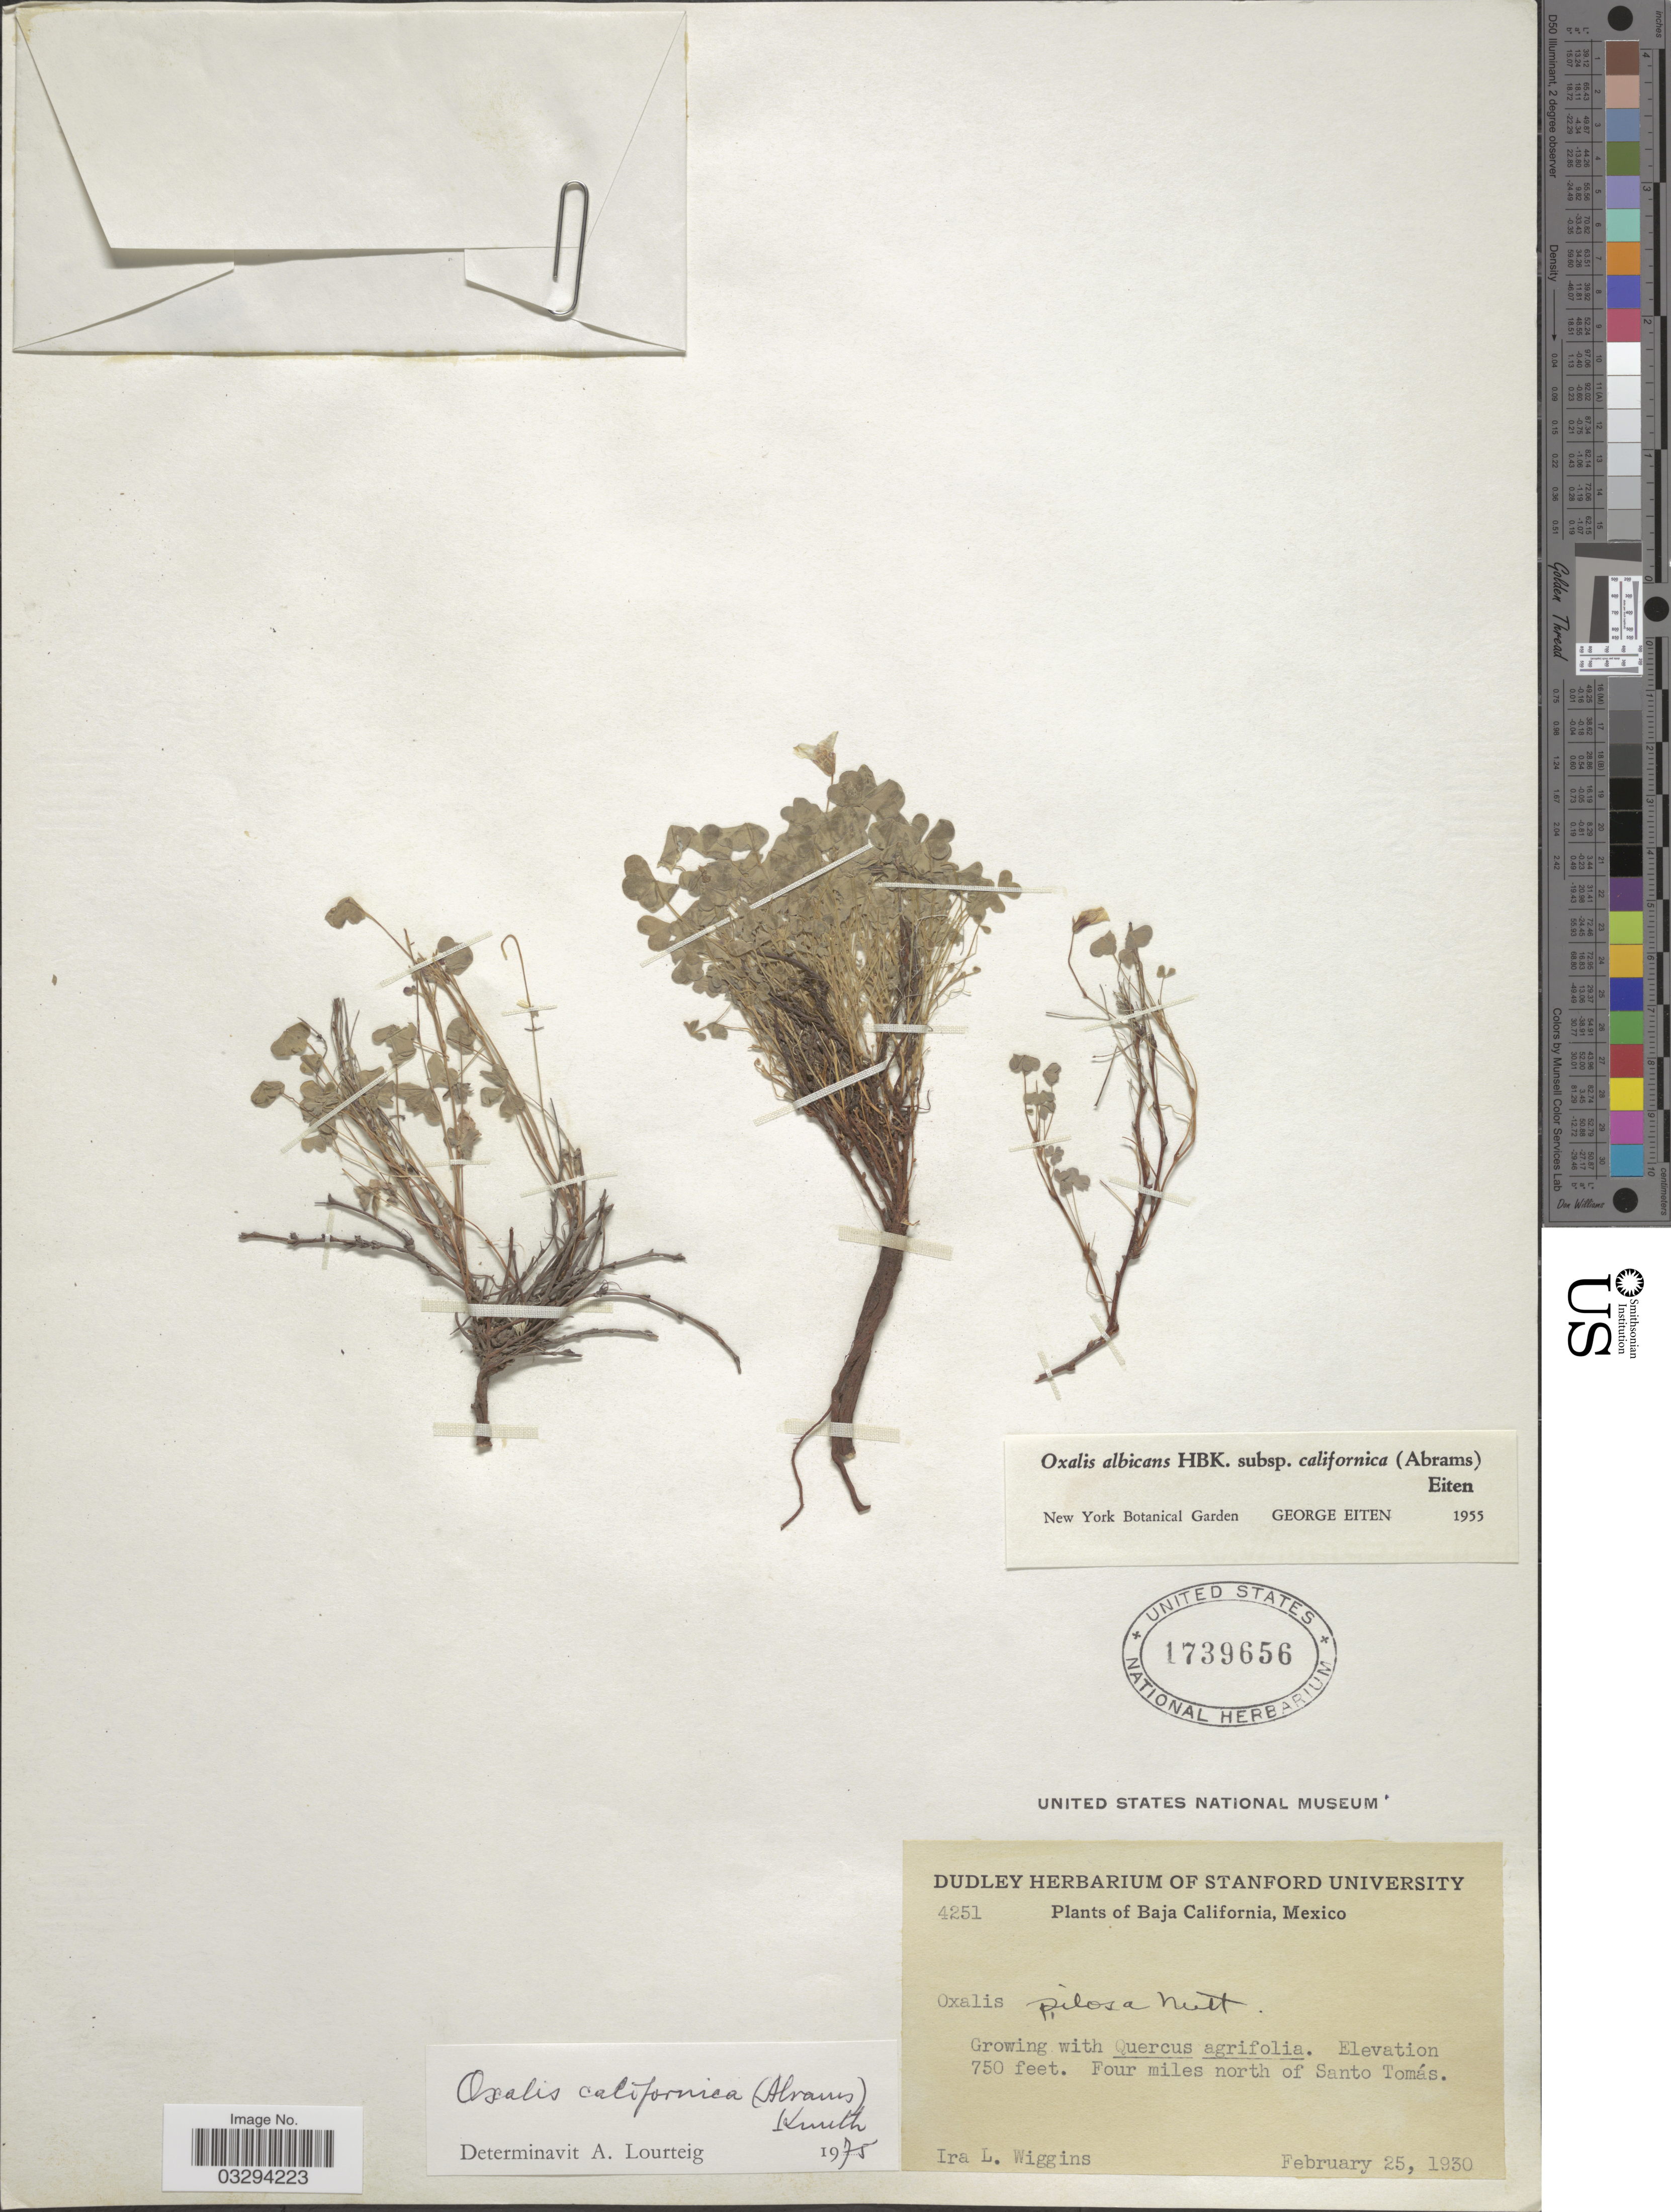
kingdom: Plantae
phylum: Tracheophyta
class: Magnoliopsida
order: Oxalidales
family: Oxalidaceae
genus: Oxalis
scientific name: Oxalis californica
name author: (Abrams) R. Knuth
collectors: I. L. Wiggins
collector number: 4251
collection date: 1930-02-25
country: Mexico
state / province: Baja California Norte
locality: Four miles north of Santo Tomás.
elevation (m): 229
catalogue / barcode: US 1739656